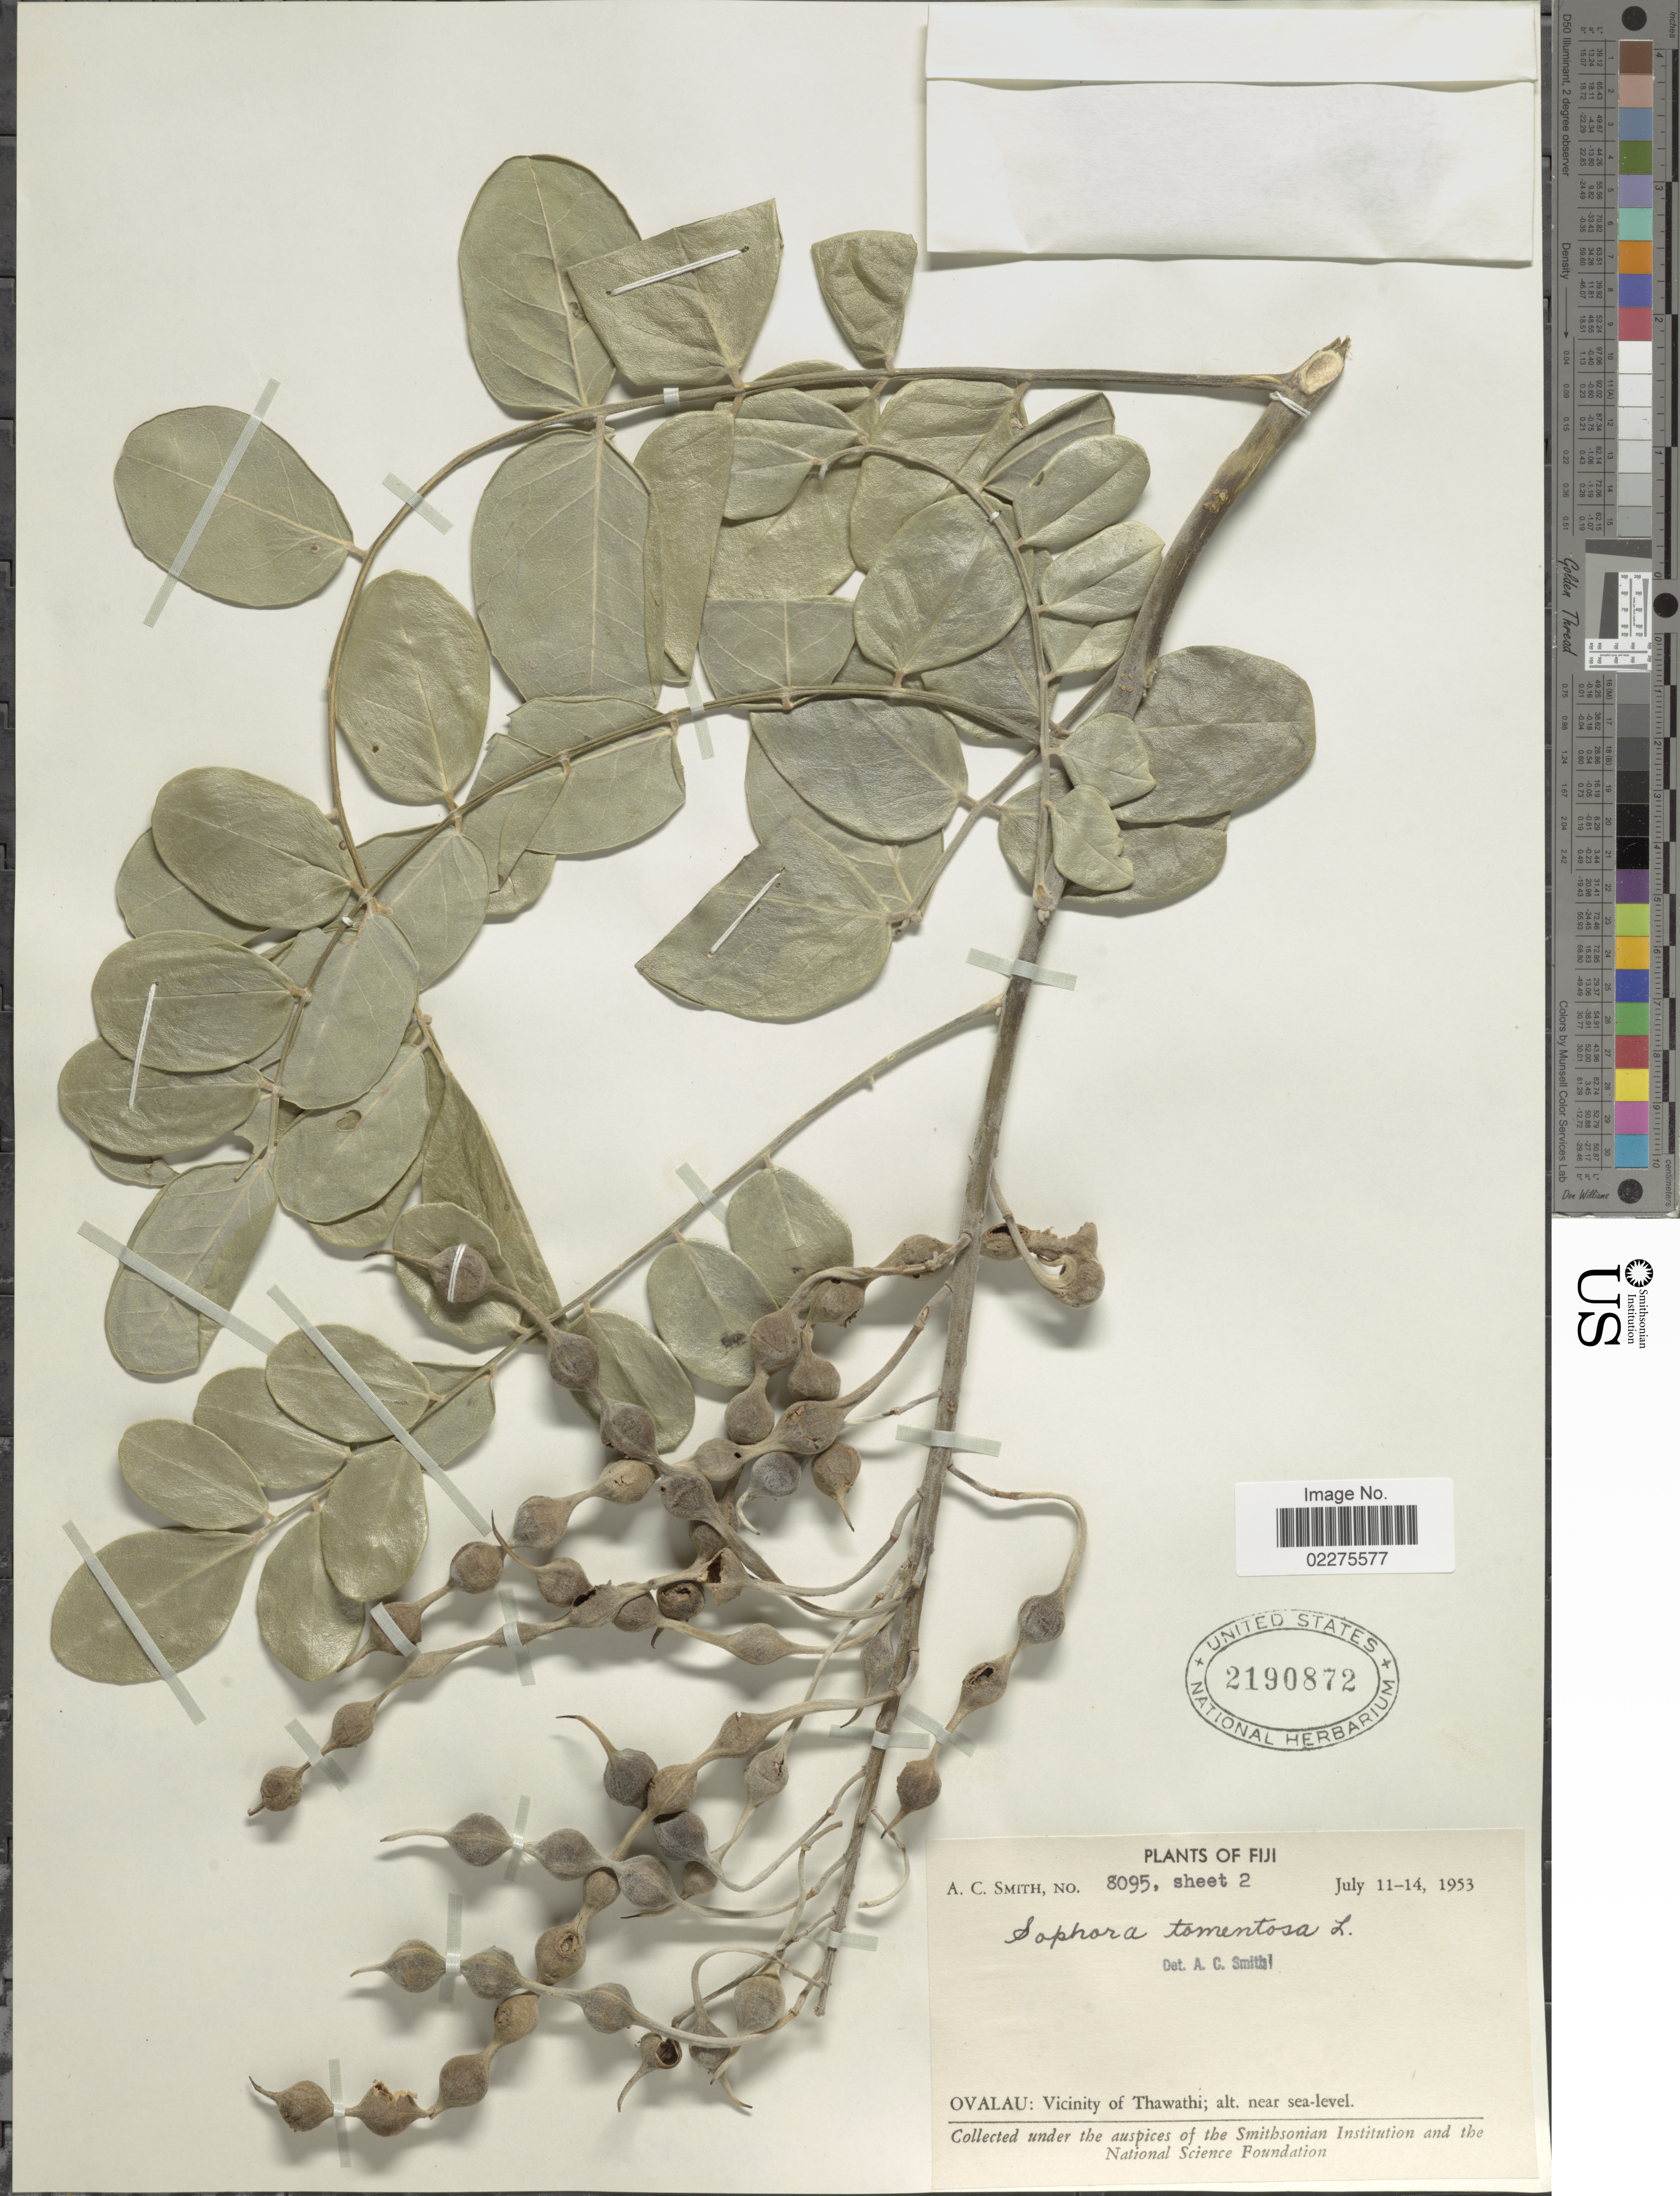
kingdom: Plantae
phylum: Tracheophyta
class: Magnoliopsida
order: Fabales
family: Fabaceae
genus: Sophora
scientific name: Sophora tomentosa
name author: L.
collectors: A. C. Smith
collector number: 8095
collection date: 1953-07-11/1953-07-14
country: Fiji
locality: Ovalau: Vicinity of Thawathi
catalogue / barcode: US 2190872